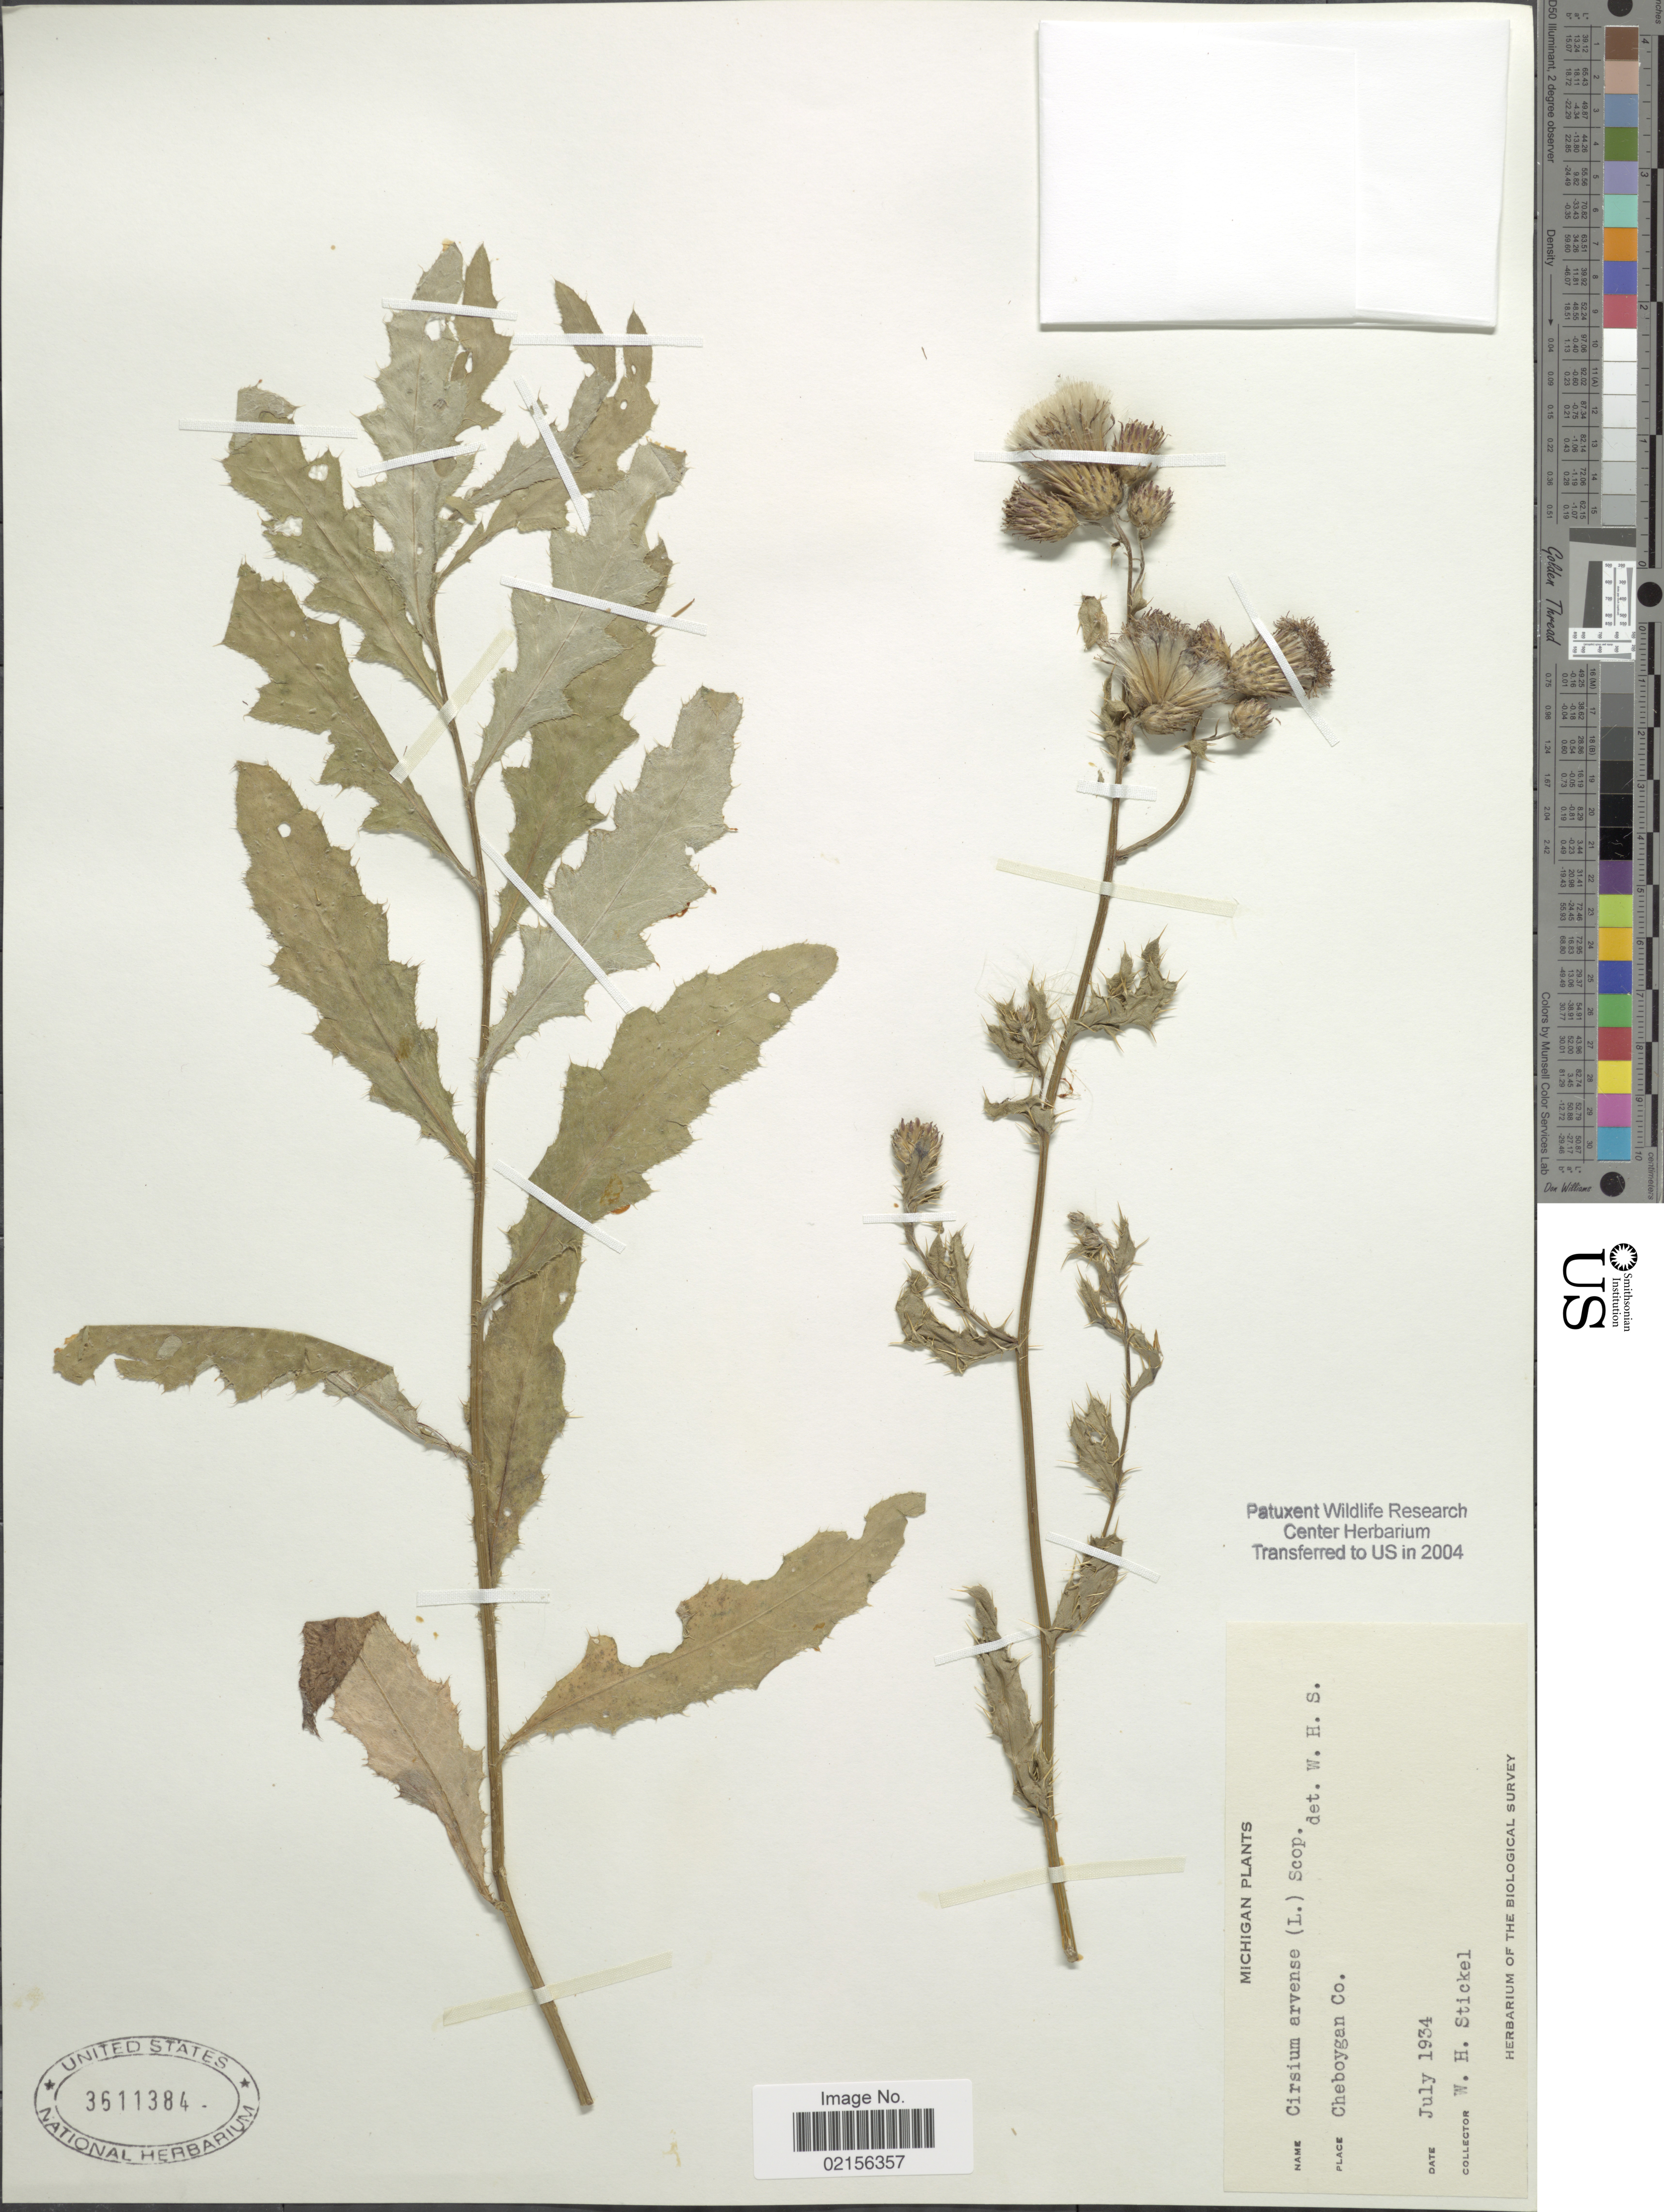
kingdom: Plantae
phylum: Tracheophyta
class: Magnoliopsida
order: Asterales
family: Asteraceae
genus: Cirsium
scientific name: Cirsium arvense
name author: (L.) Scop.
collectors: W. Stickel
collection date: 1934-07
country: United States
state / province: Michigan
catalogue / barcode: US 3611384